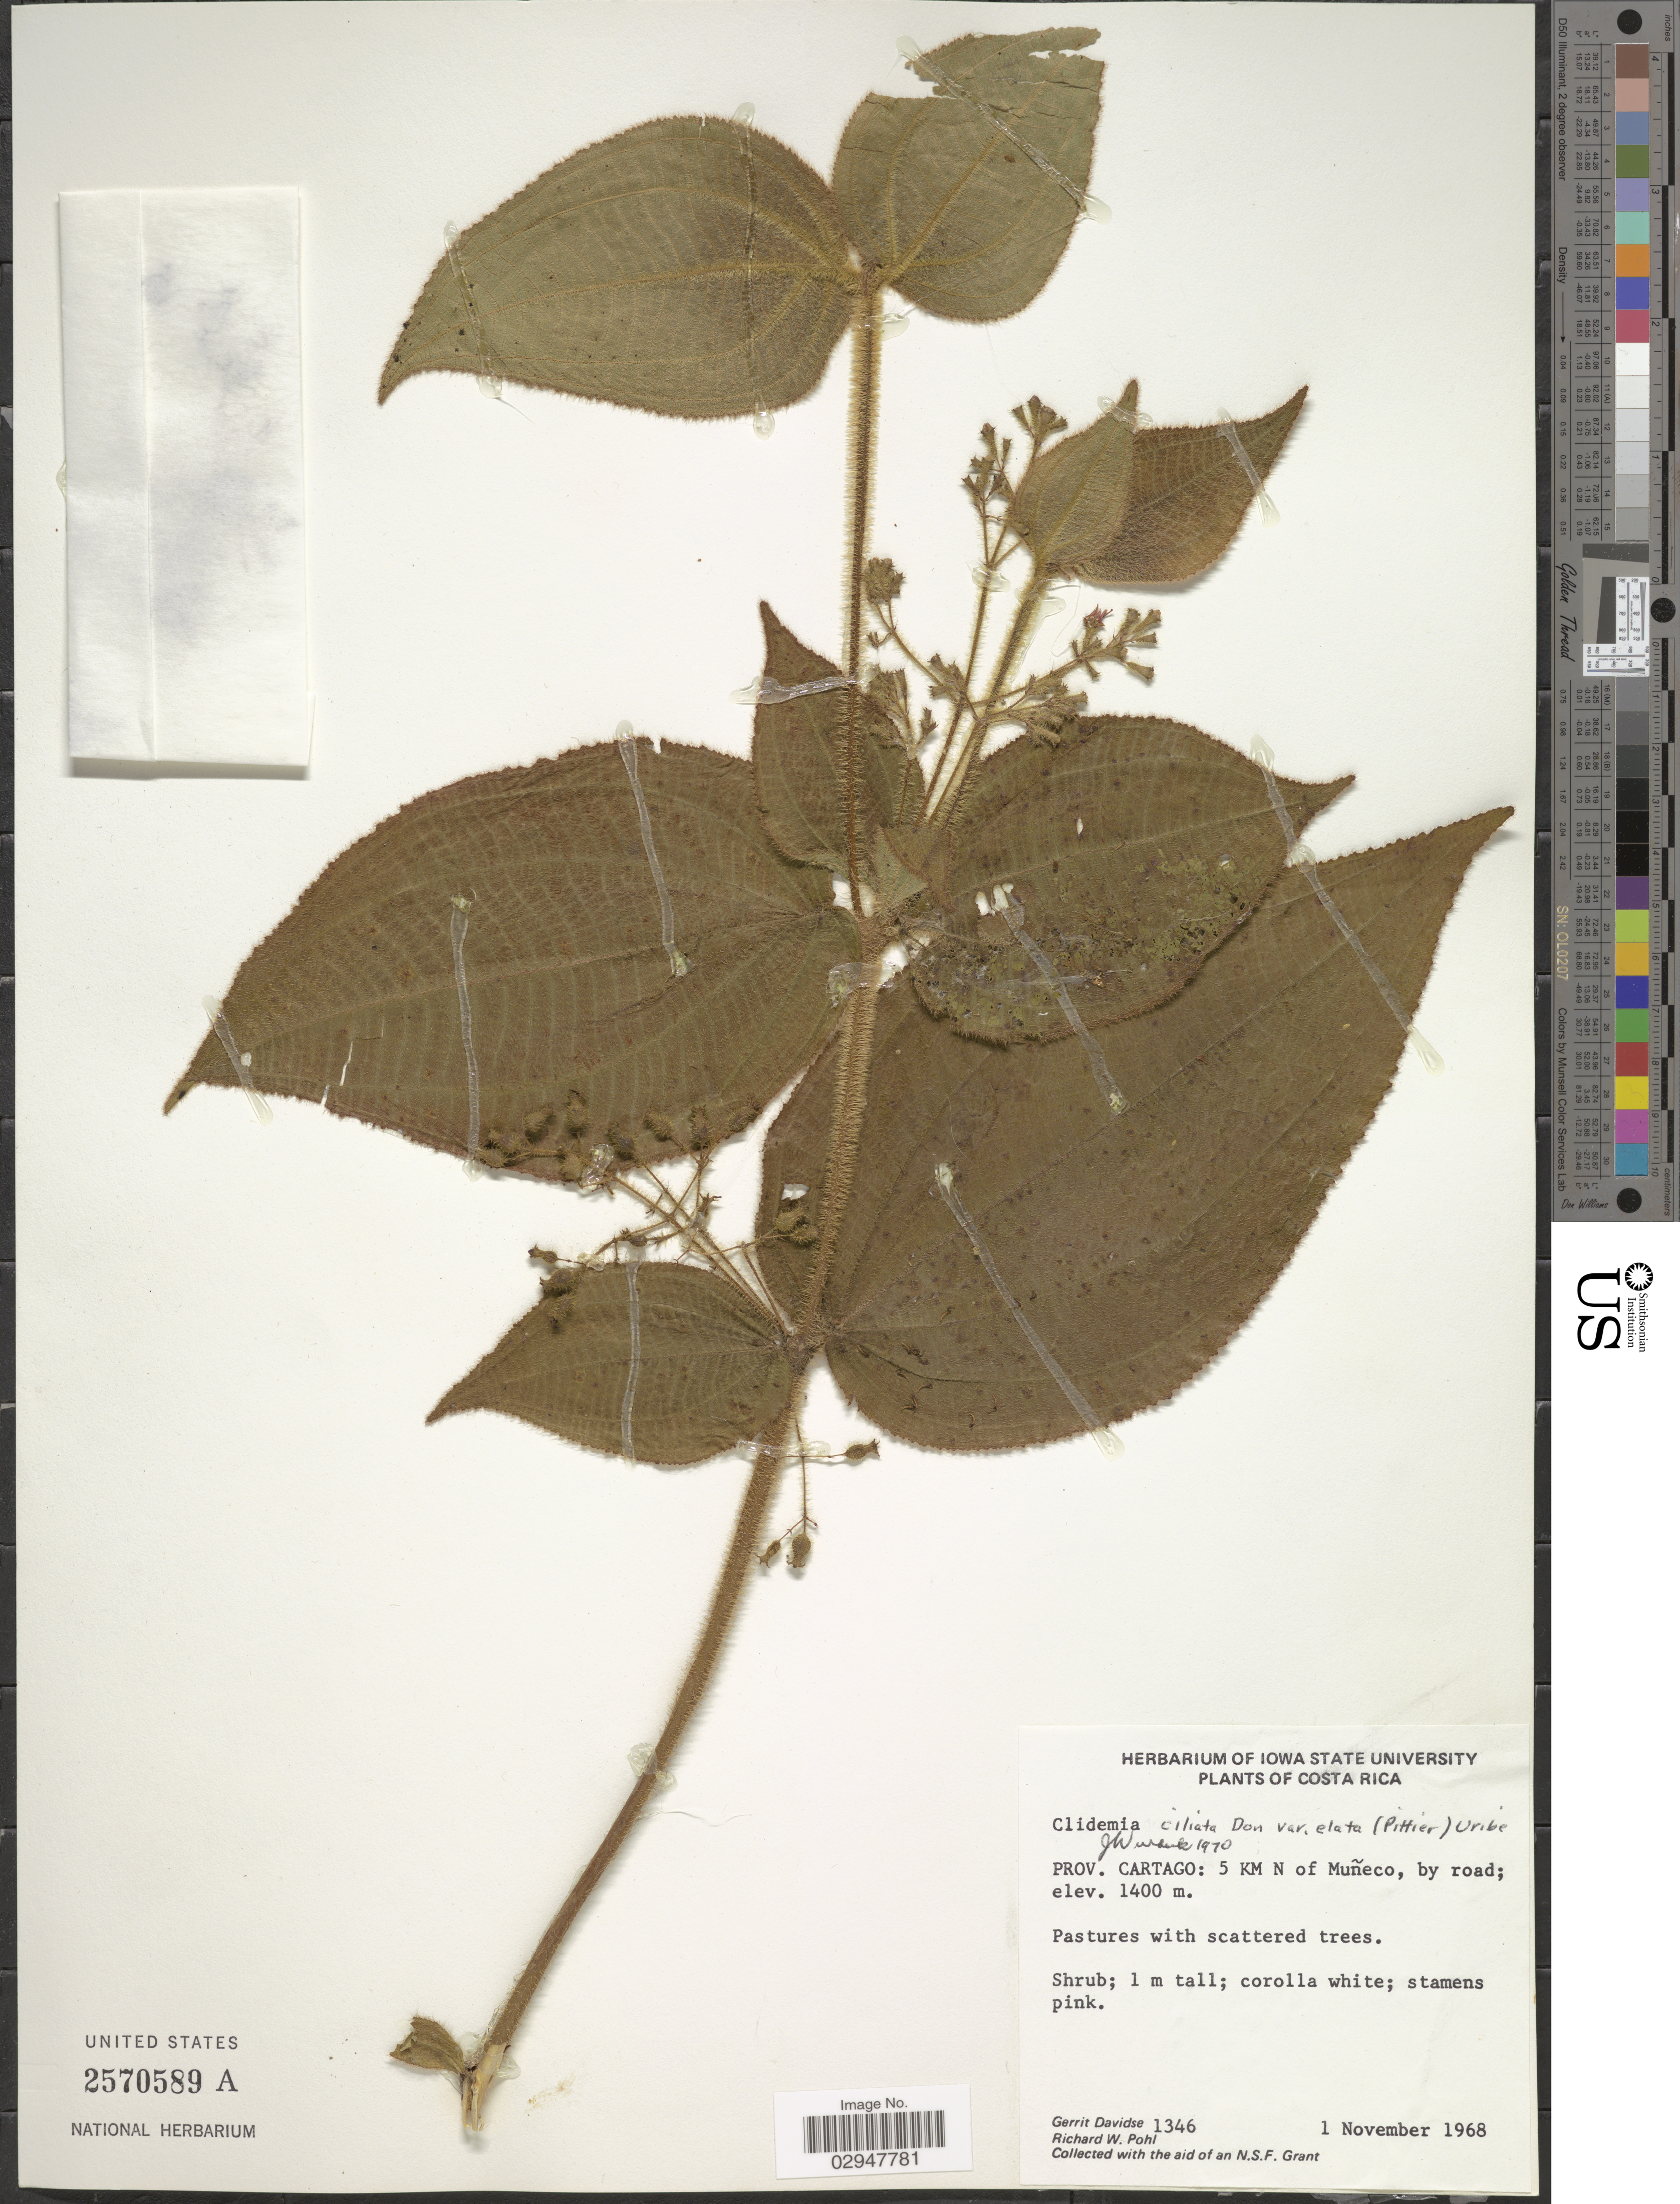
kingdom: Plantae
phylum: Tracheophyta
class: Magnoliopsida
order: Myrtales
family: Melastomataceae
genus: Clidemia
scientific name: Clidemia elata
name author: Pittier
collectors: G. Davidse & R. W. Pohl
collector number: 1346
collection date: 1968-11-01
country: Costa Rica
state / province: Cartago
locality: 5 Km N of Muñeco, by road.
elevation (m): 1400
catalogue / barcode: US 2570589A